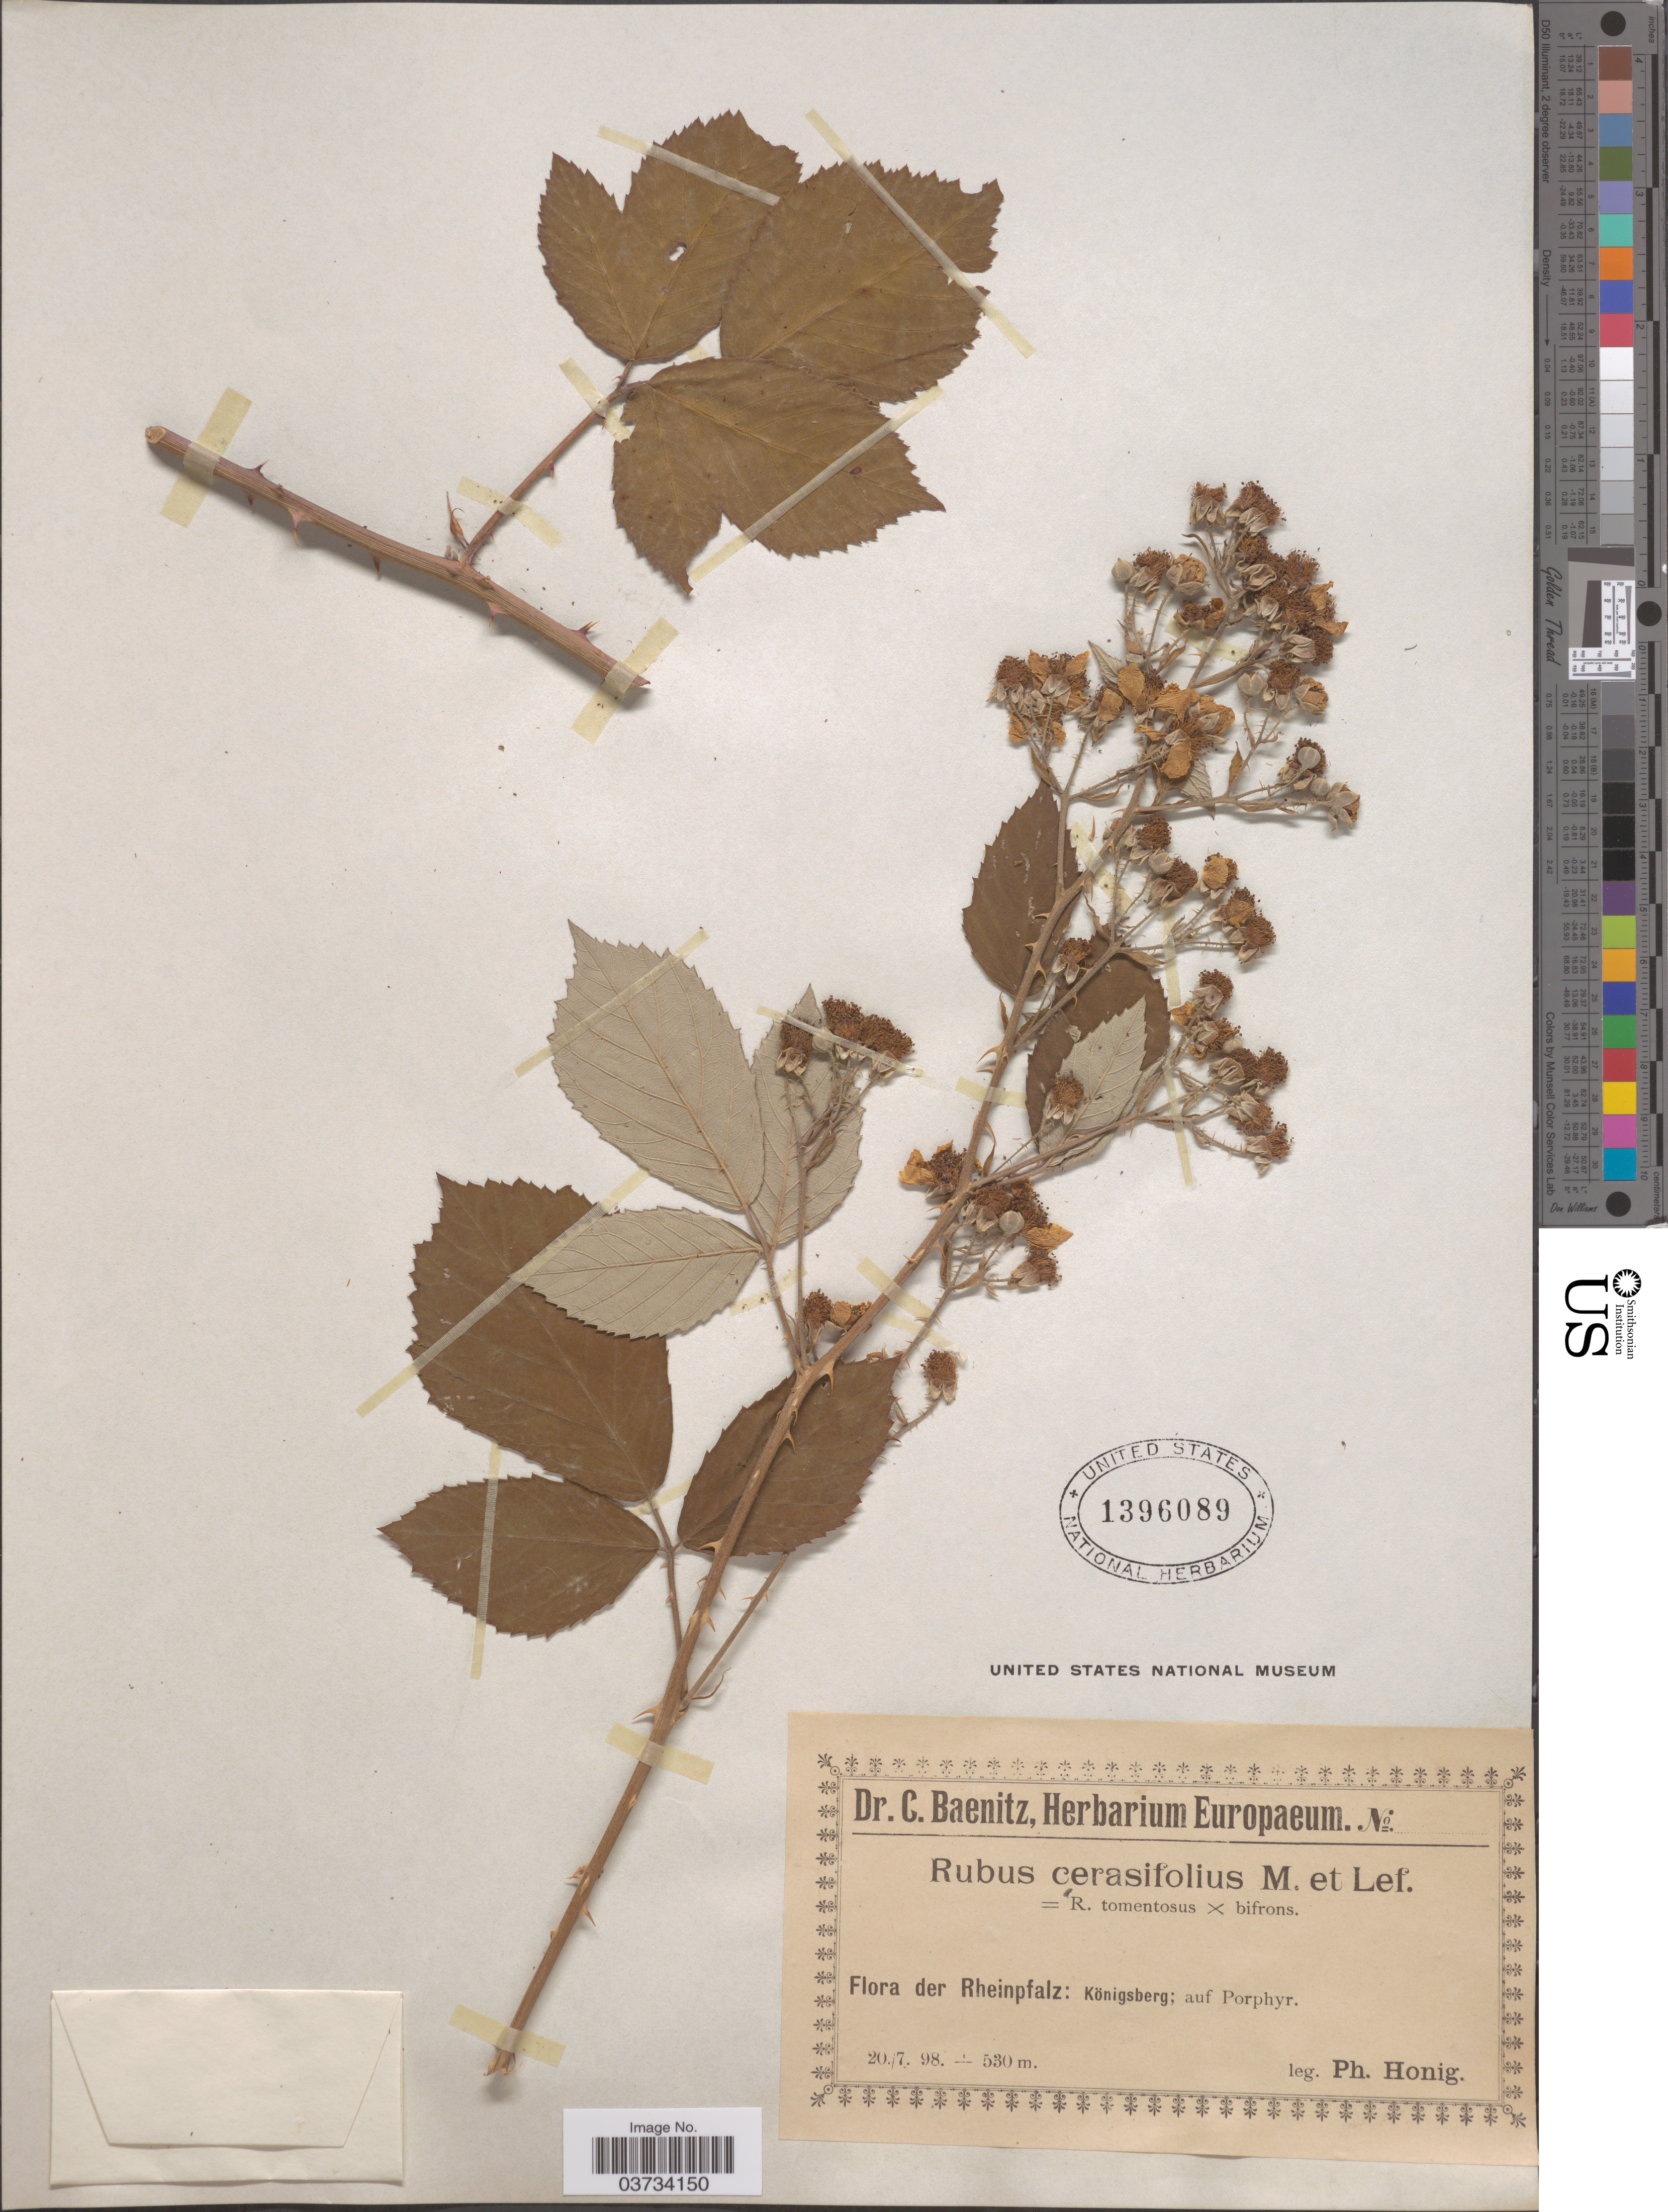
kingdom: Plantae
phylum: Tracheophyta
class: Magnoliopsida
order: Rosales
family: Rosaceae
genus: Rubus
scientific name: Rubus cerasifolius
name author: Lefèvre & P.J. Müll.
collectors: P. Honig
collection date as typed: Transcribed d/m/y: 20/7/98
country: Germany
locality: Rheinpfalz: Königsberg; auf Porphyr.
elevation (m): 530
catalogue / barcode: US 1396089